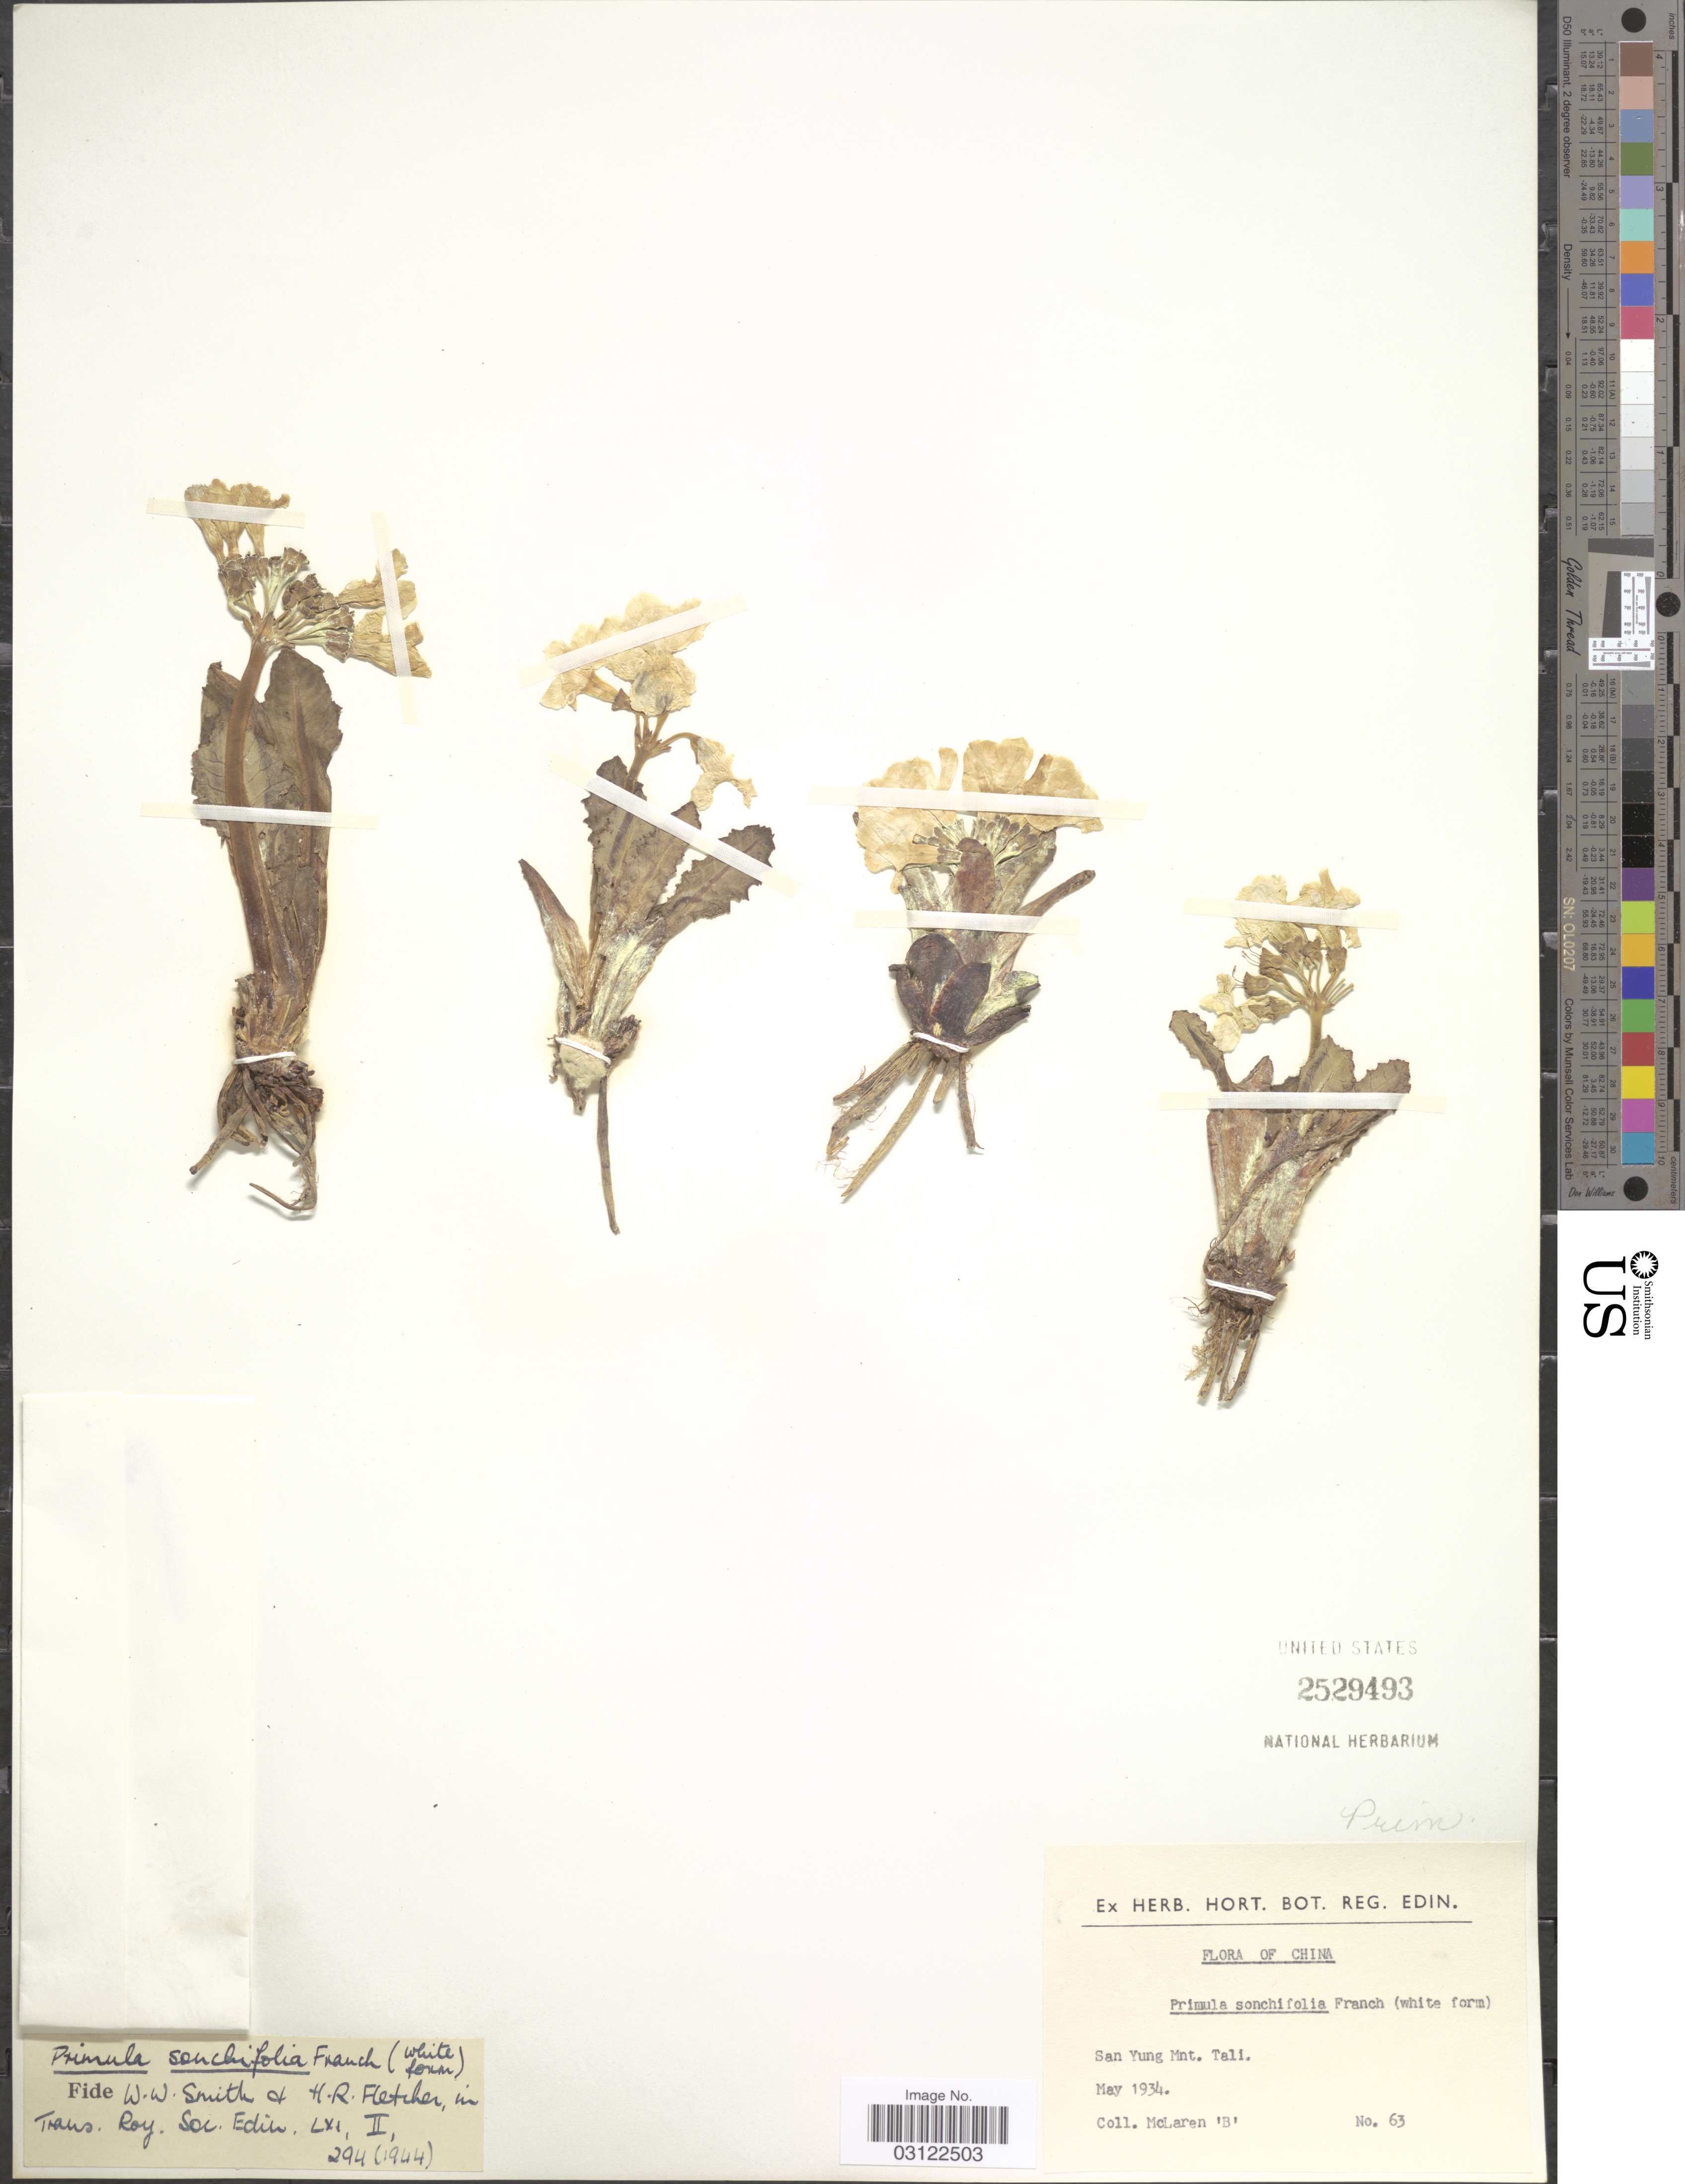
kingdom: Plantae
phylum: Tracheophyta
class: Magnoliopsida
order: Ericales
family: Primulaceae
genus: Primula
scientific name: Primula sonchifolia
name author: Franch.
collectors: McLaren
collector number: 63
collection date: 1934-05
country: China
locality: San Yung Mnt. Tali.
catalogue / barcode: US 2529493